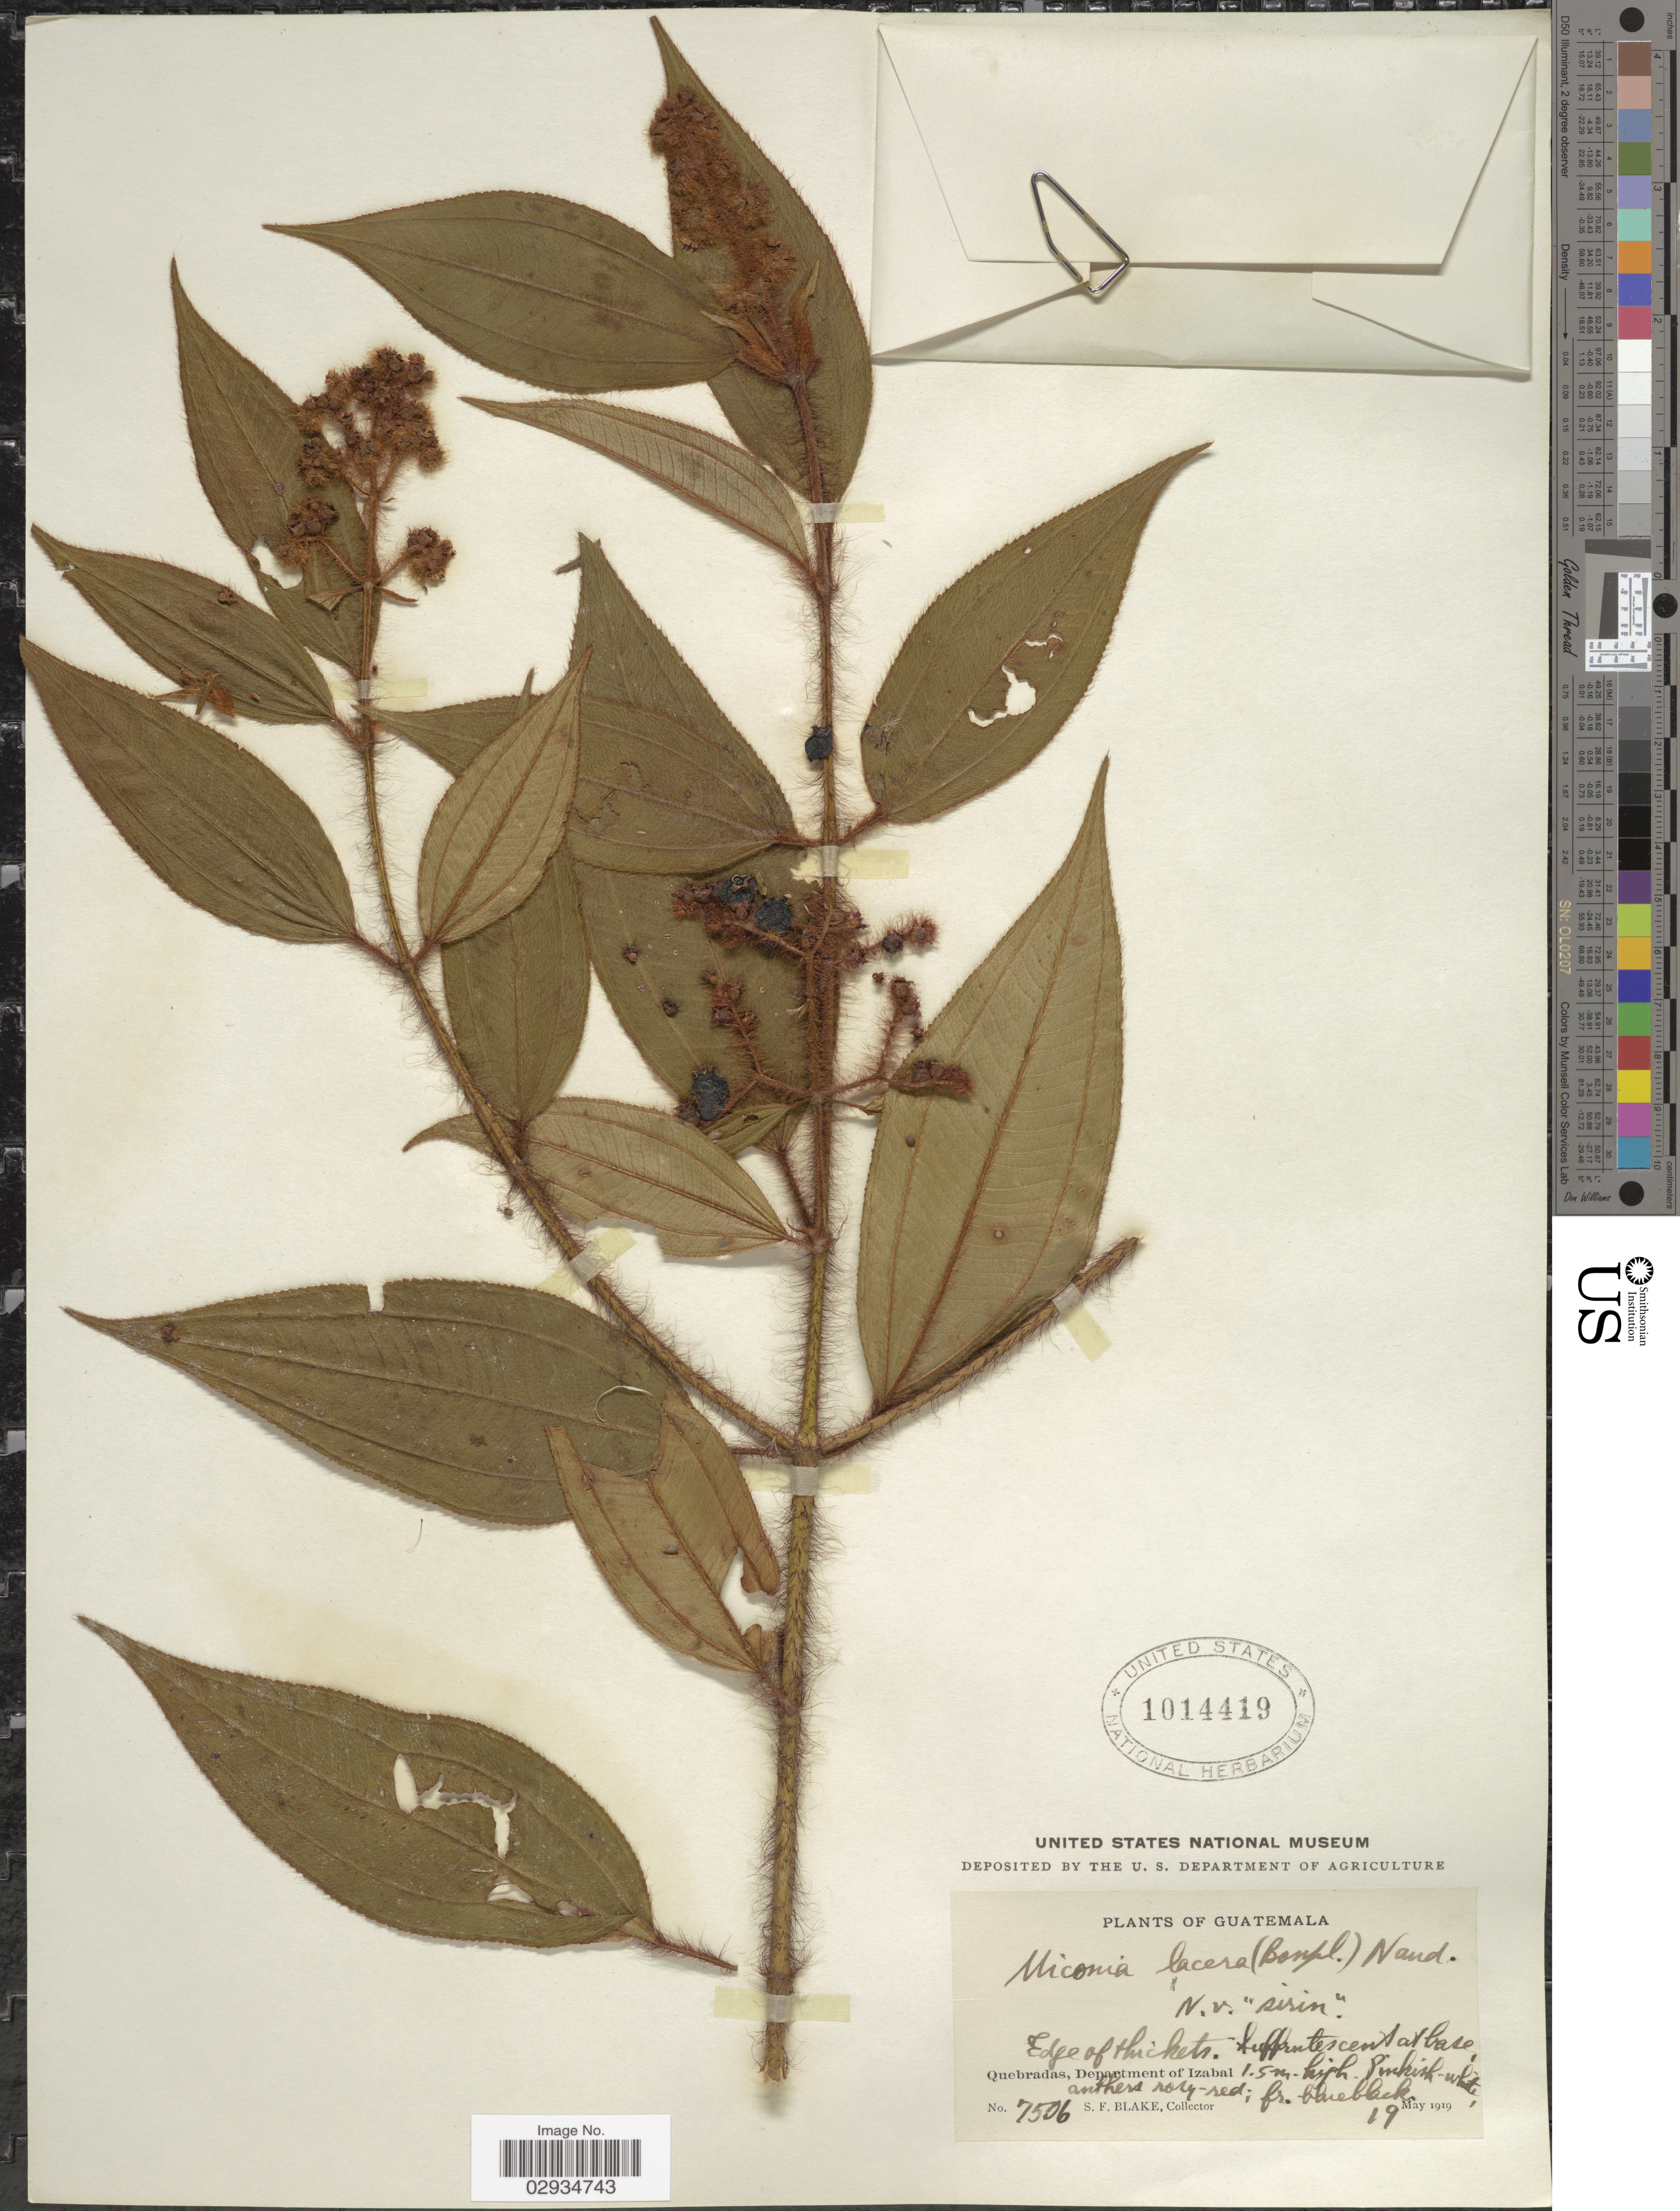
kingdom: Plantae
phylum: Tracheophyta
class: Magnoliopsida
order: Myrtales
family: Melastomataceae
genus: Miconia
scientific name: Miconia lacera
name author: (Bonpl.) Naudin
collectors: S. Blake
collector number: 7506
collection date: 1919-05-19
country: Guatemala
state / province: Izabal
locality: Edge of thickets. Quebradas, Department of Izabal.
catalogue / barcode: US 1014419